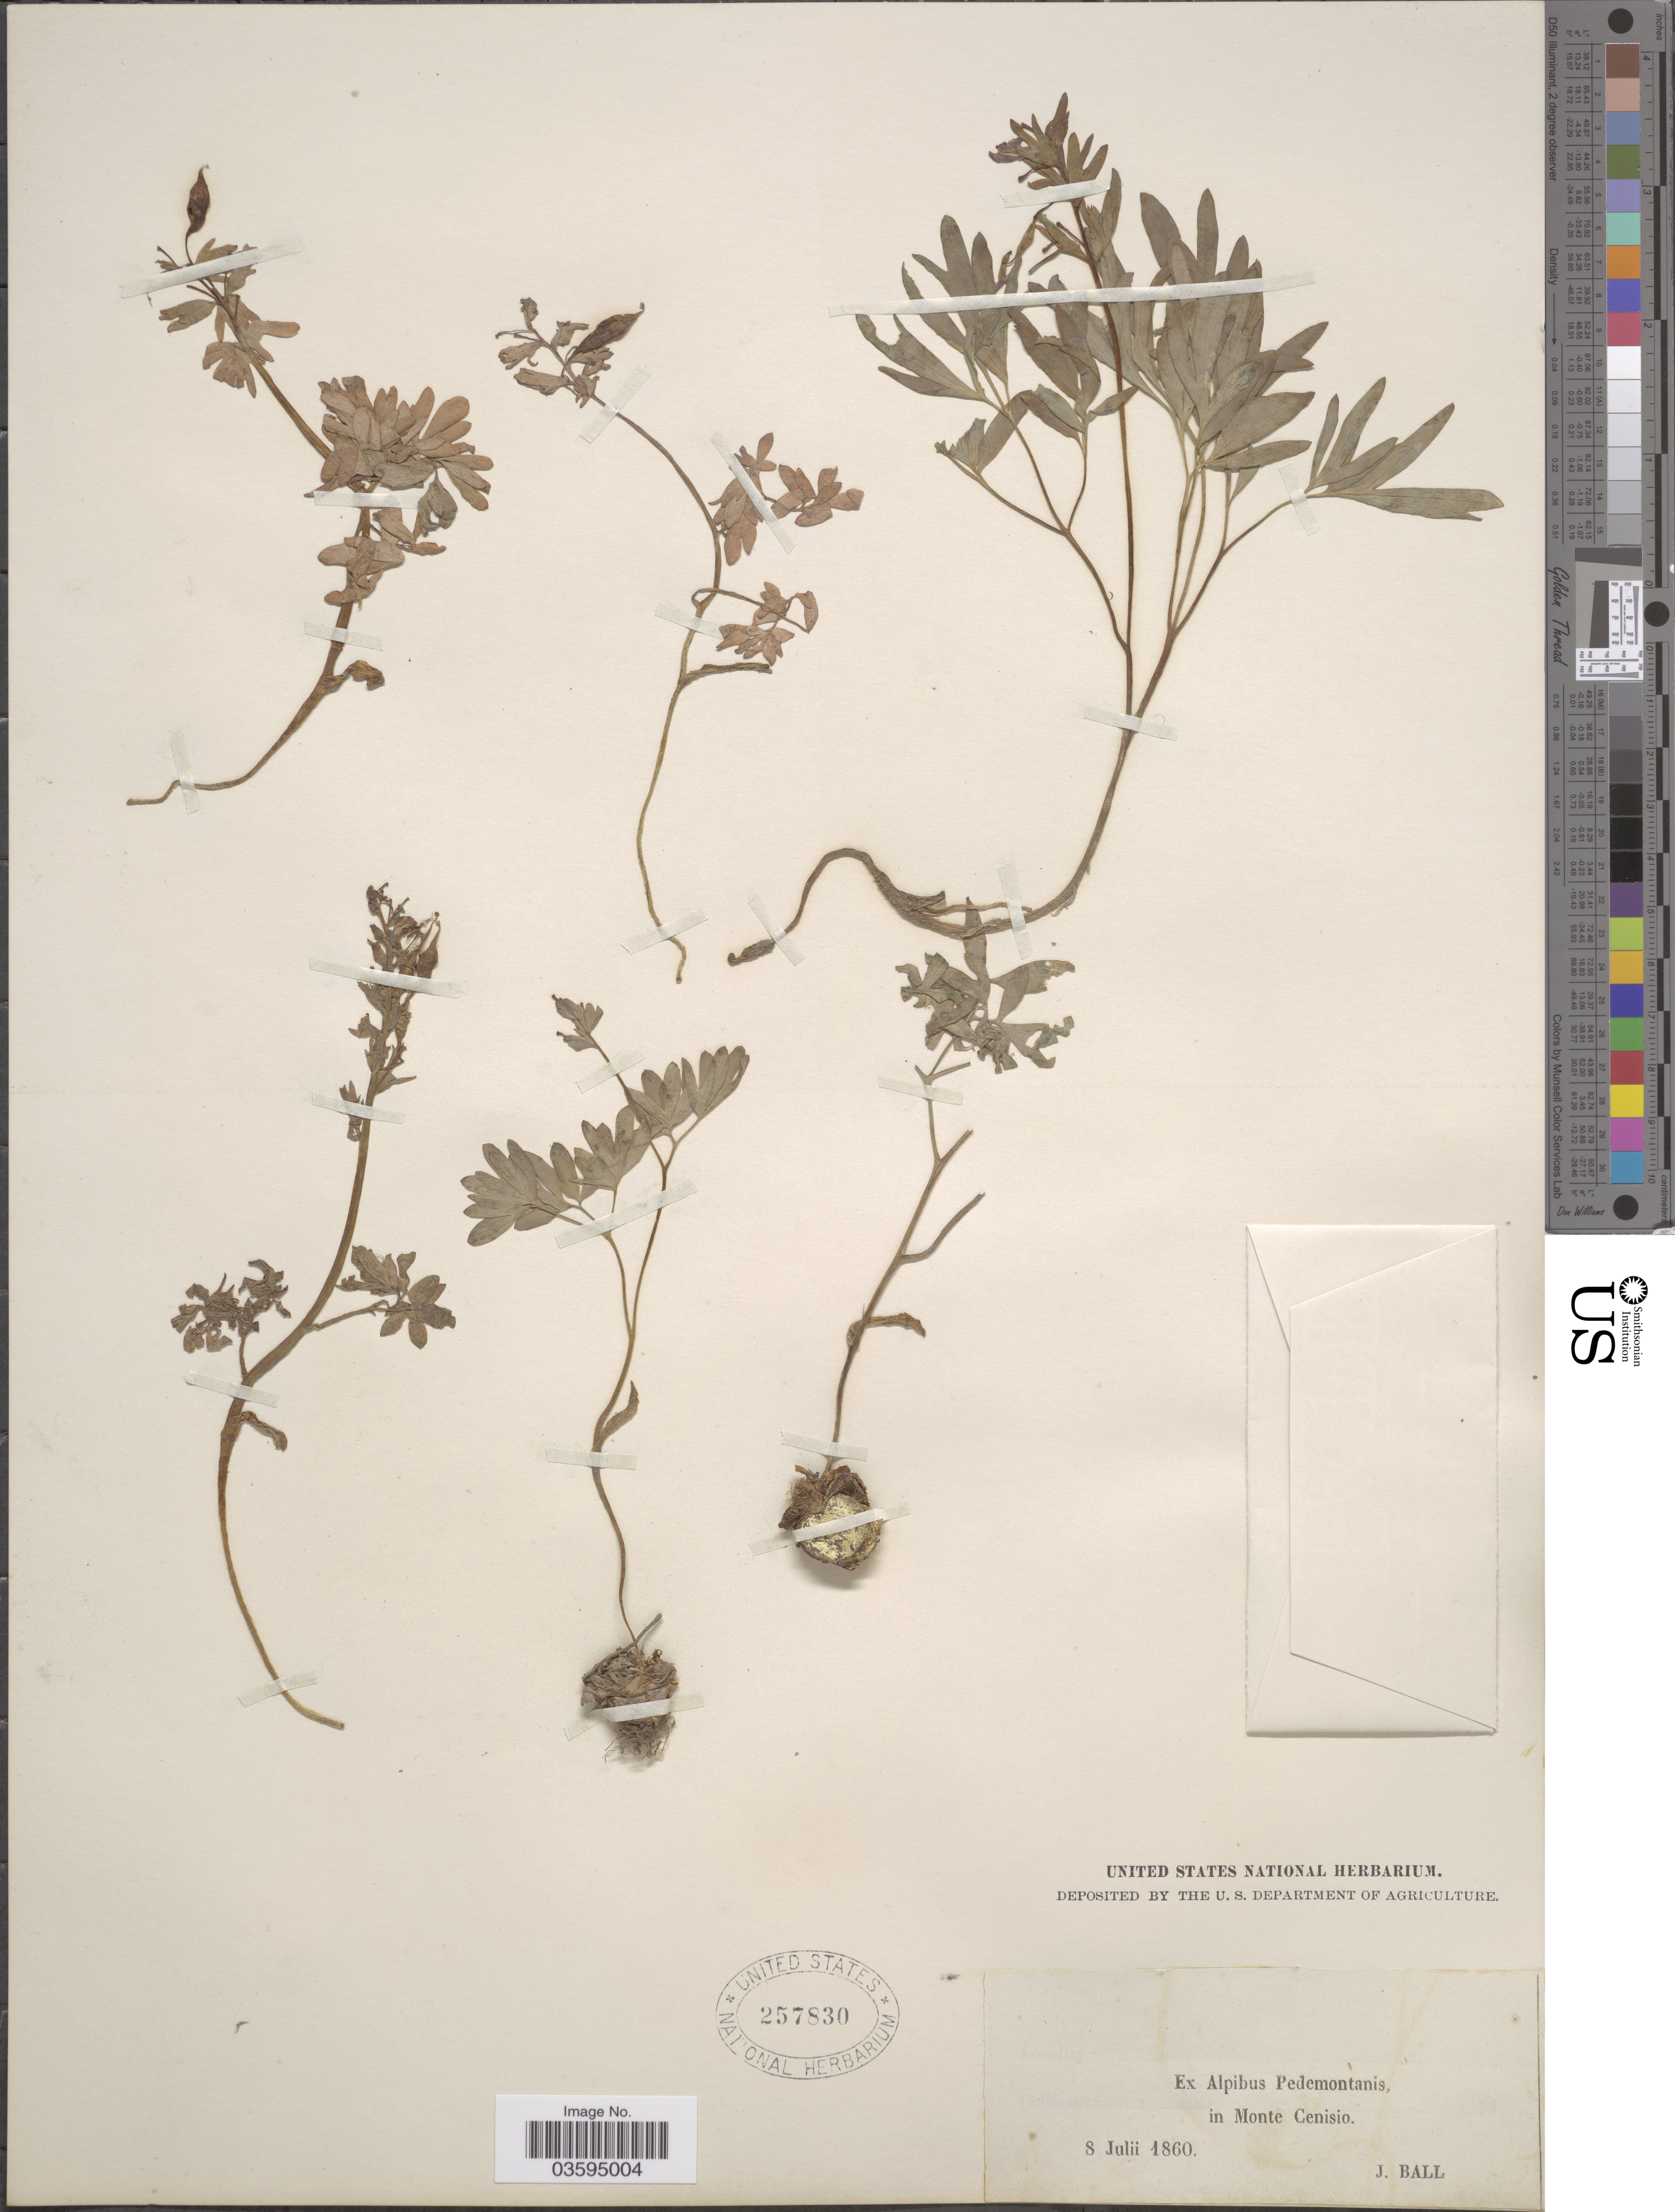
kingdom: Plantae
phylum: Tracheophyta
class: Magnoliopsida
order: Ranunculales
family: Papaveraceae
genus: Corydalis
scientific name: Corydalis fabacea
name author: (Retz.) Pers.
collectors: J. Ball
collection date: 1860-07-08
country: Italy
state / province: Piedmont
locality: Ex Alpibus Pedemontanis, in Monte Cenisio.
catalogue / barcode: US 257830